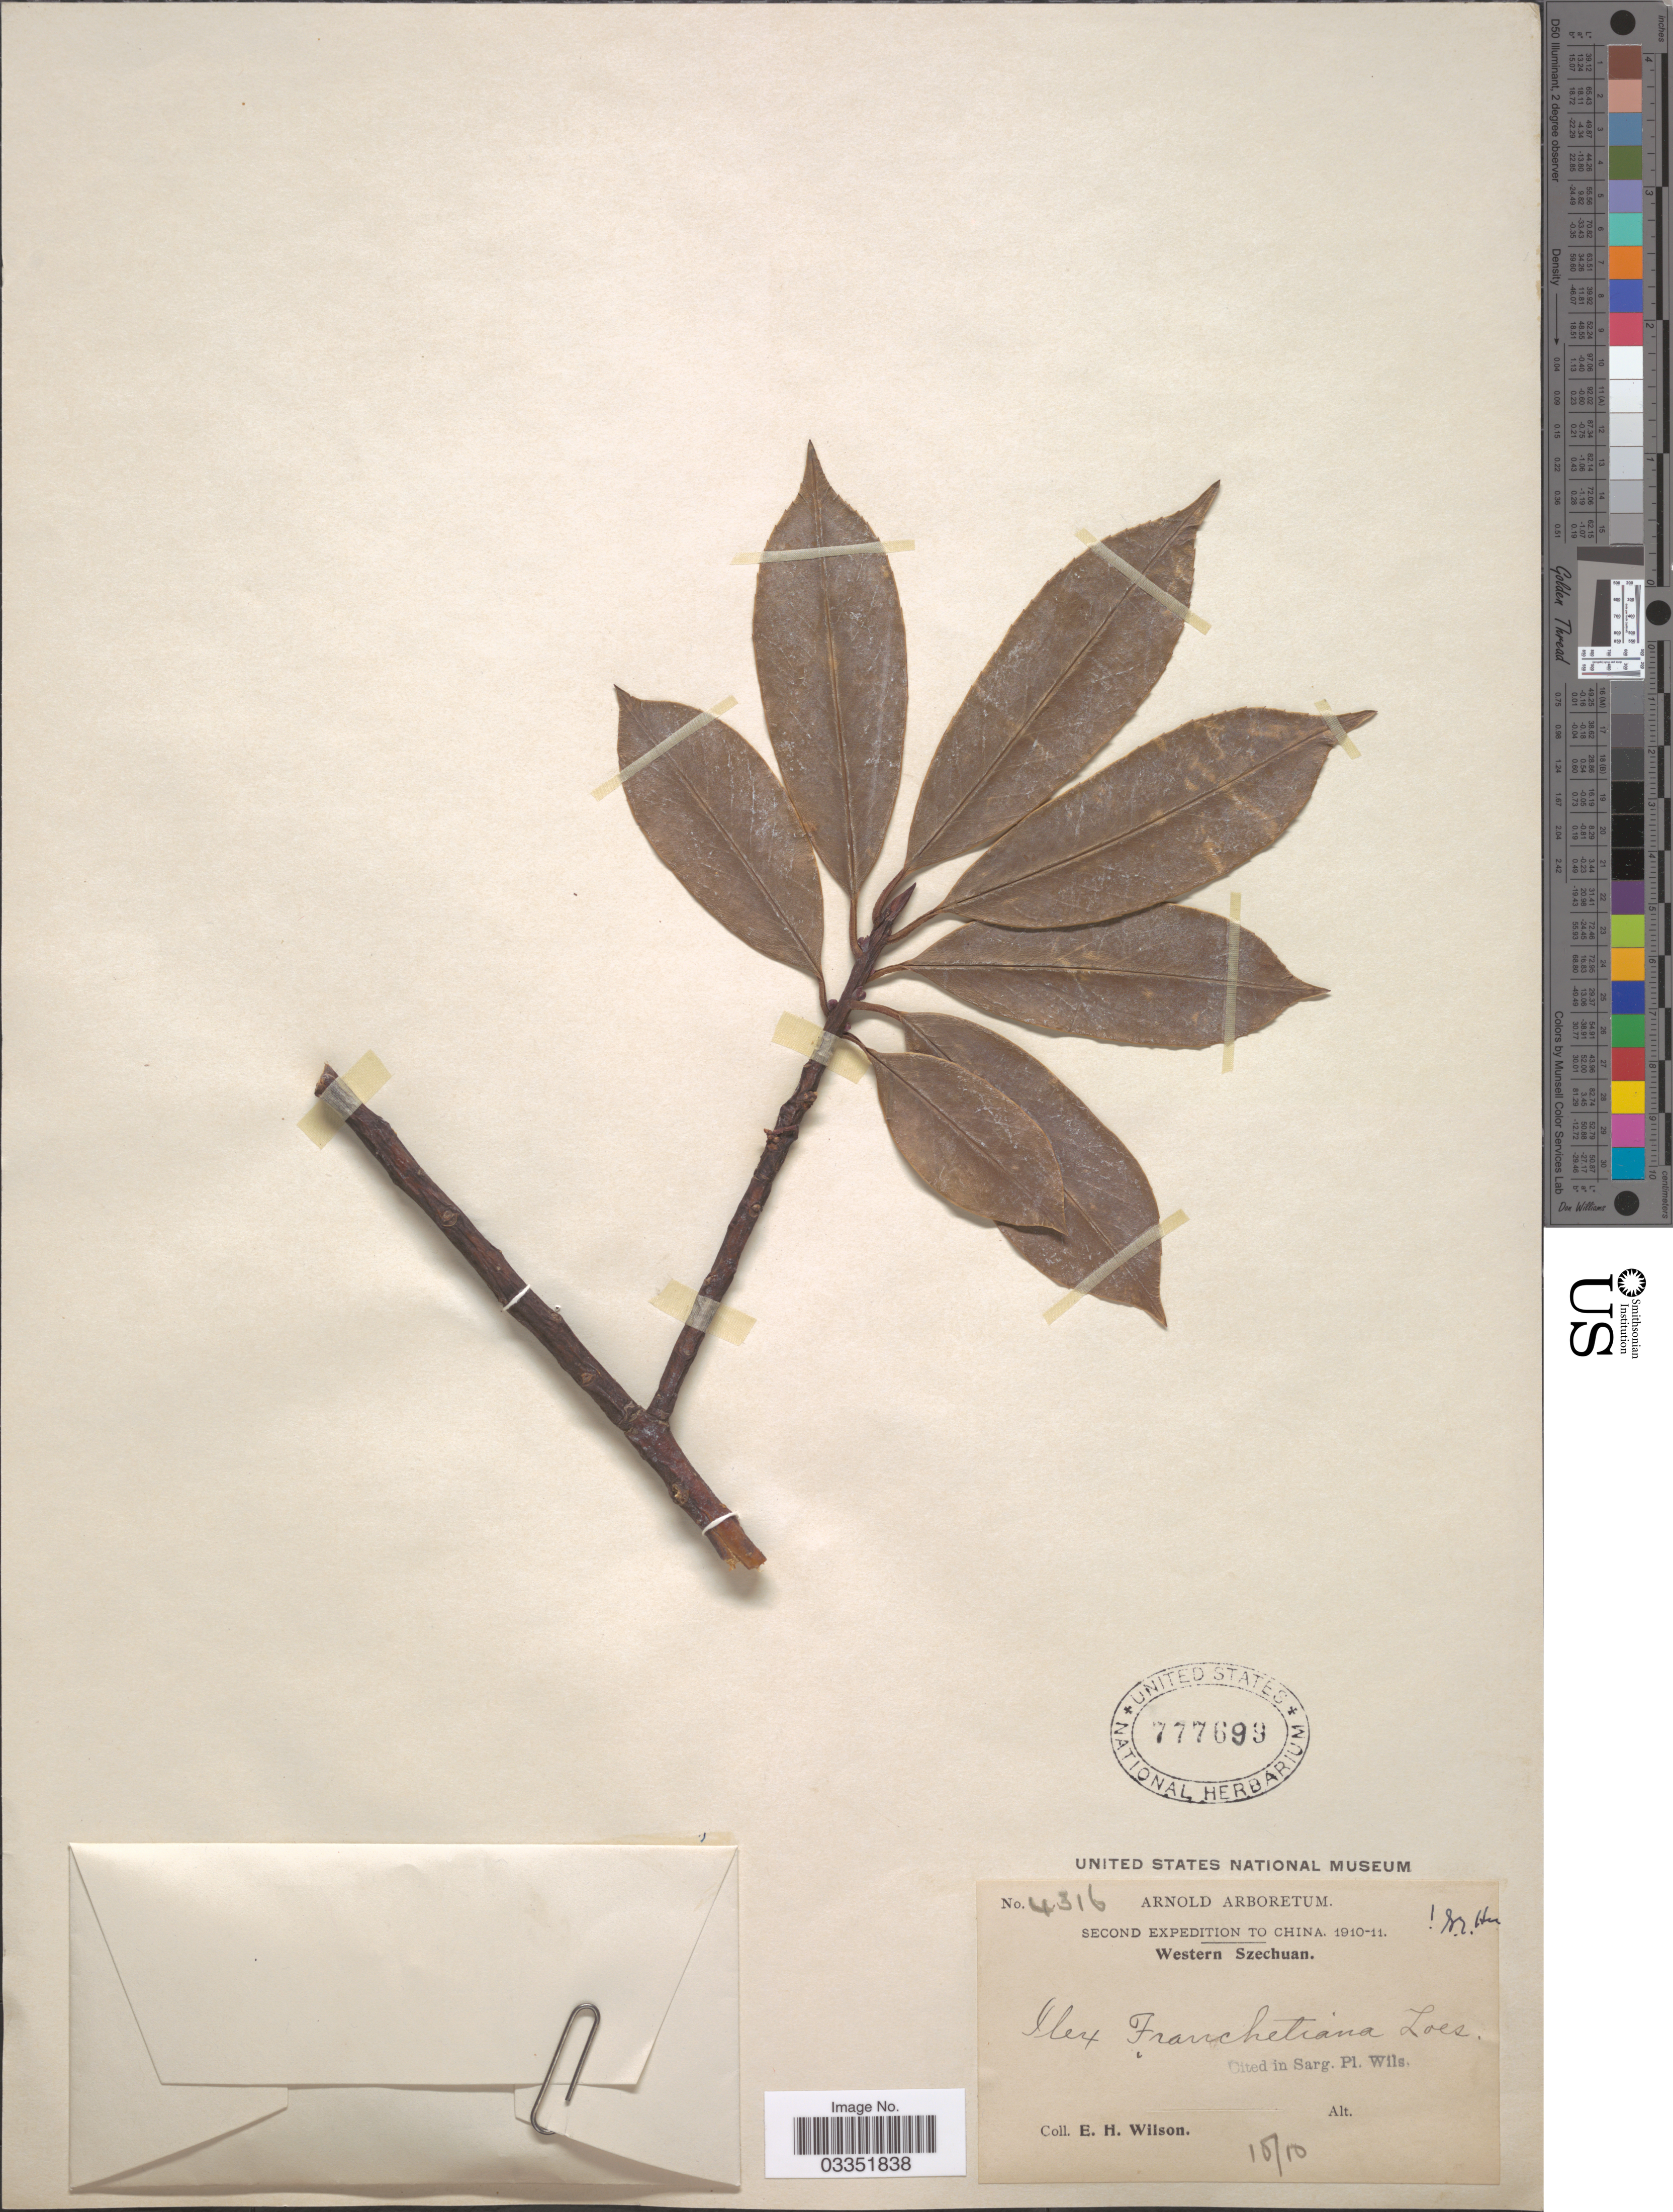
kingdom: Plantae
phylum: Tracheophyta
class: Magnoliopsida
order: Aquifoliales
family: Aquifoliaceae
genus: Ilex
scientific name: Ilex franchetiana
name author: Loes.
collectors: E. Wilson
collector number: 4316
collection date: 1910-10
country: China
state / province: Sichuan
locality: Western Szechuan.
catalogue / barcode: US 777699